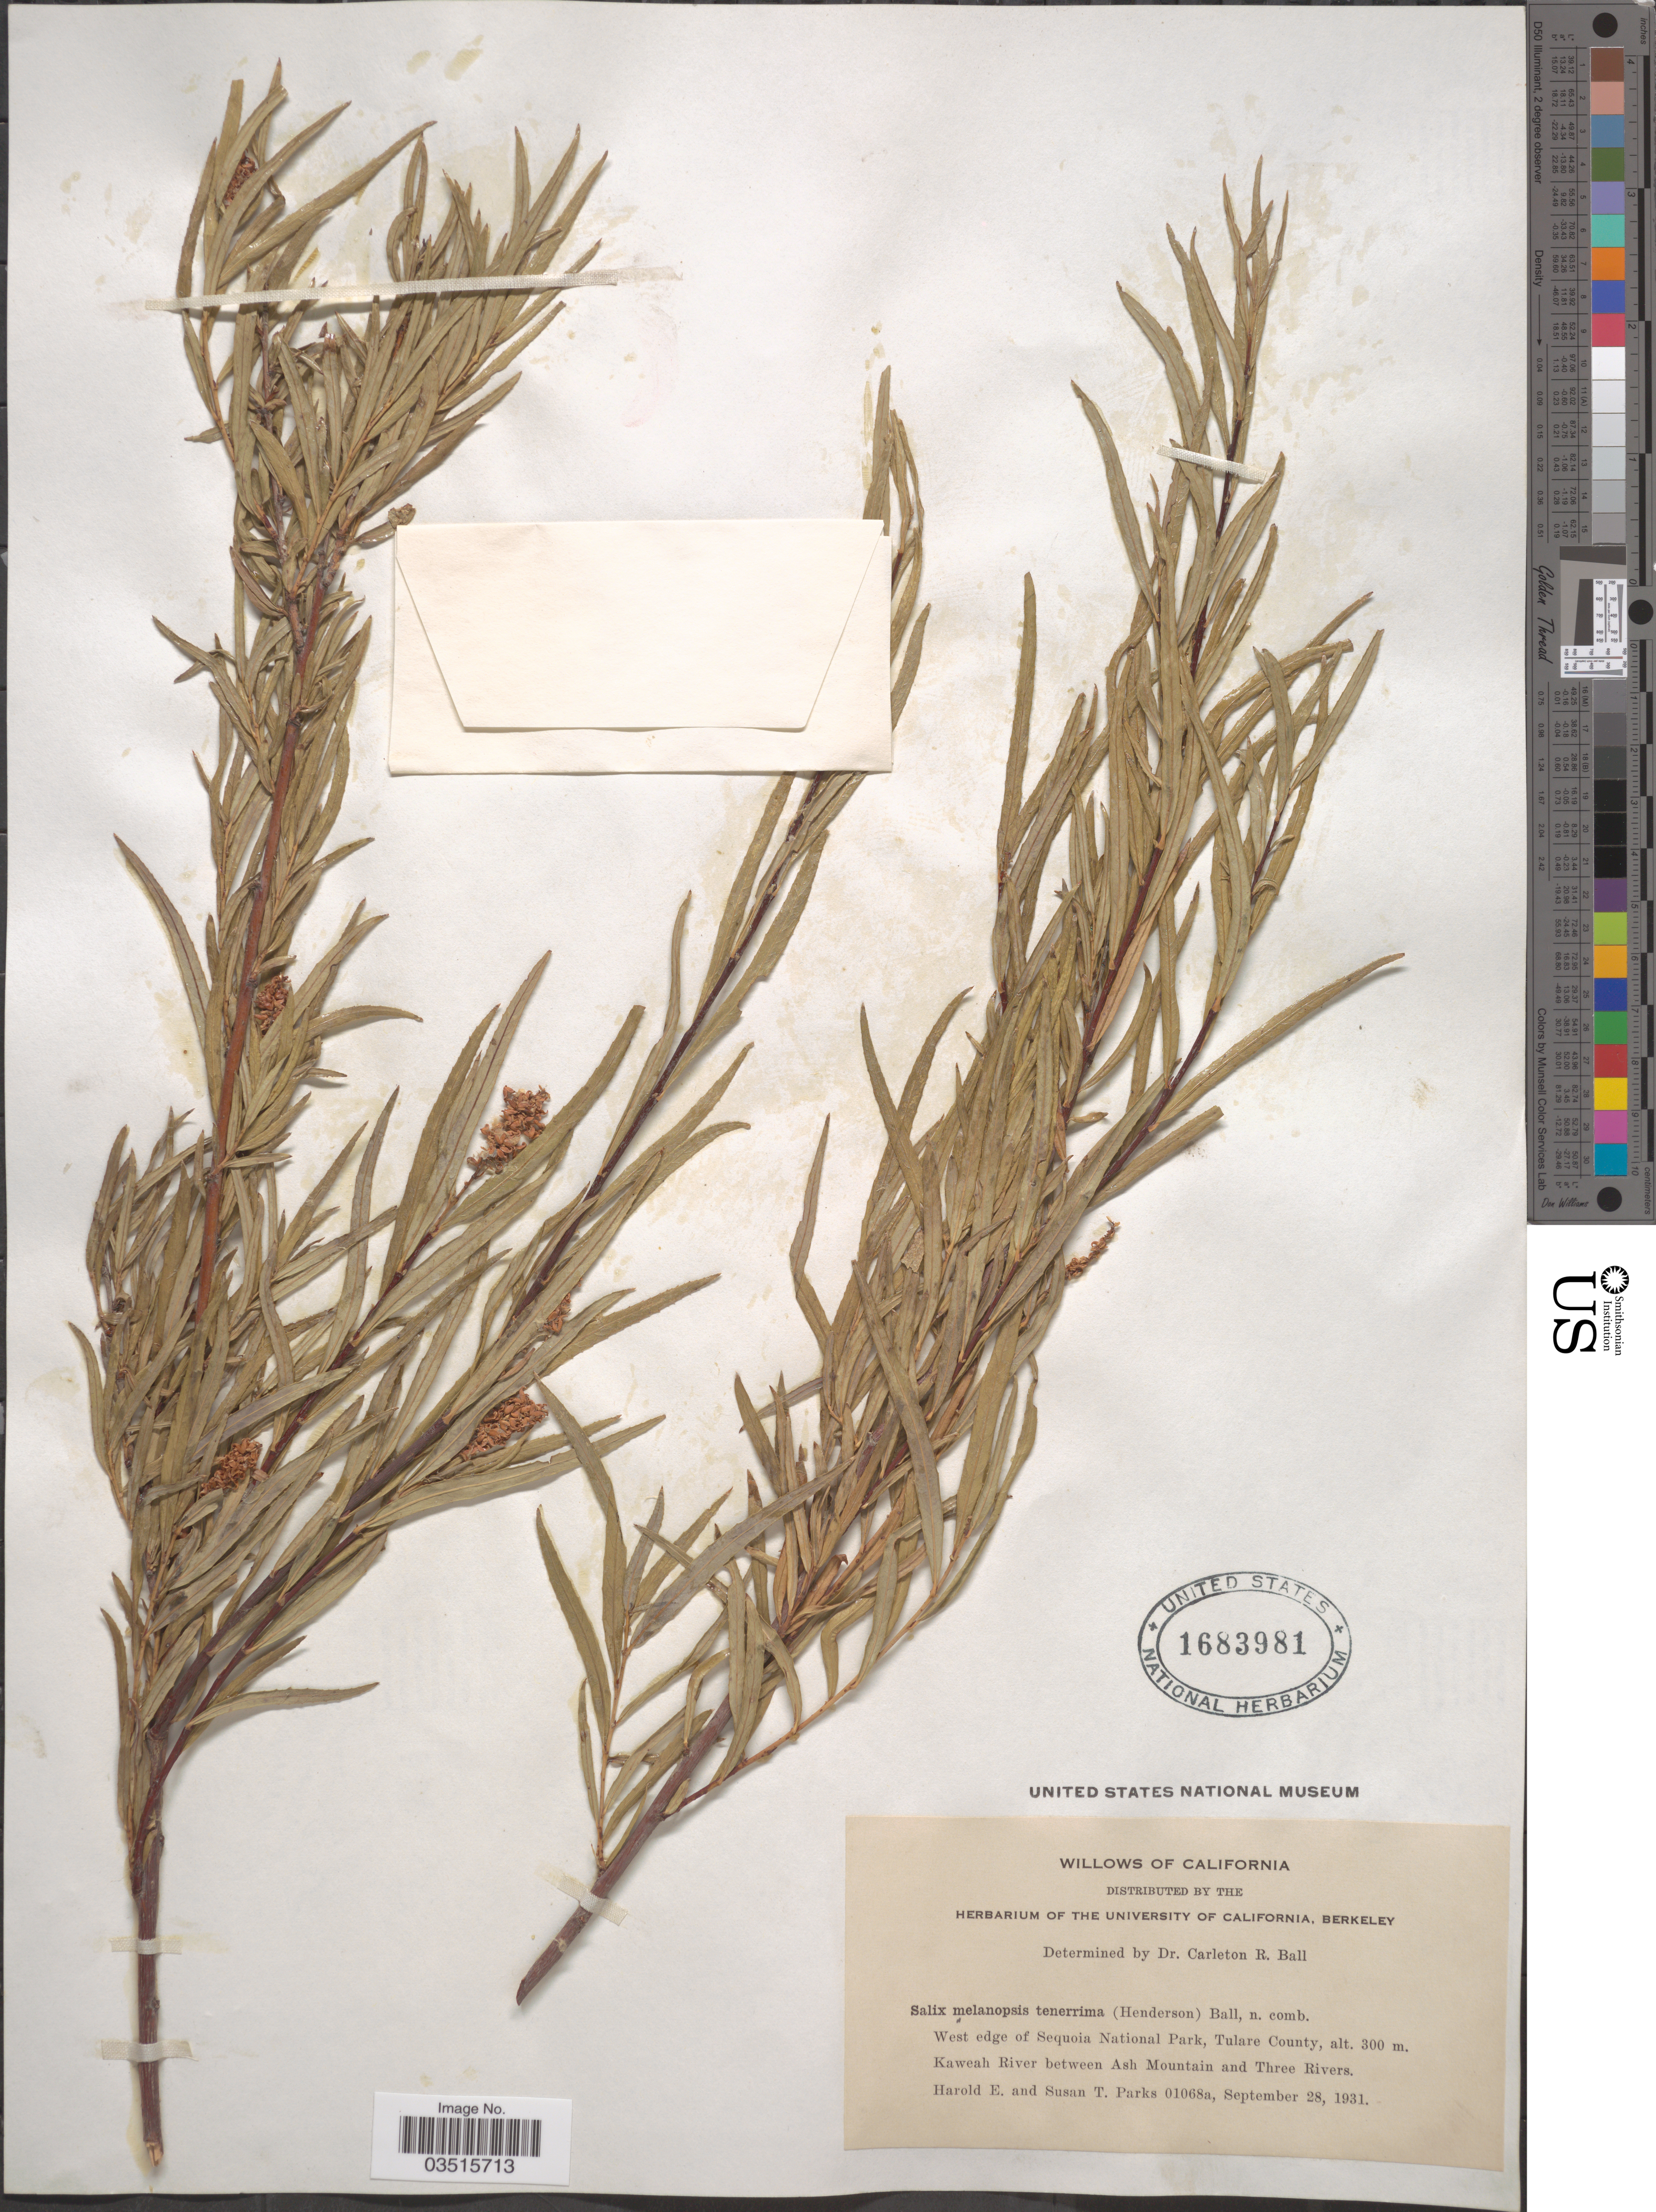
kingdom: Plantae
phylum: Tracheophyta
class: Magnoliopsida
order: Malpighiales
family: Salicaceae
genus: Salix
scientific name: Salix melanopsis var. tenerrima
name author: (L.F. Hend.) C.R. Ball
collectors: H. E. Parks & S. Parks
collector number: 01068a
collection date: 1931-09-28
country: United States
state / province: California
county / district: Tulare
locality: West edge of Sequoia National Park, Tulare County. Kaweah River between Ash Mountain and Three Rivers.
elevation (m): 300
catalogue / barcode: US 1683981